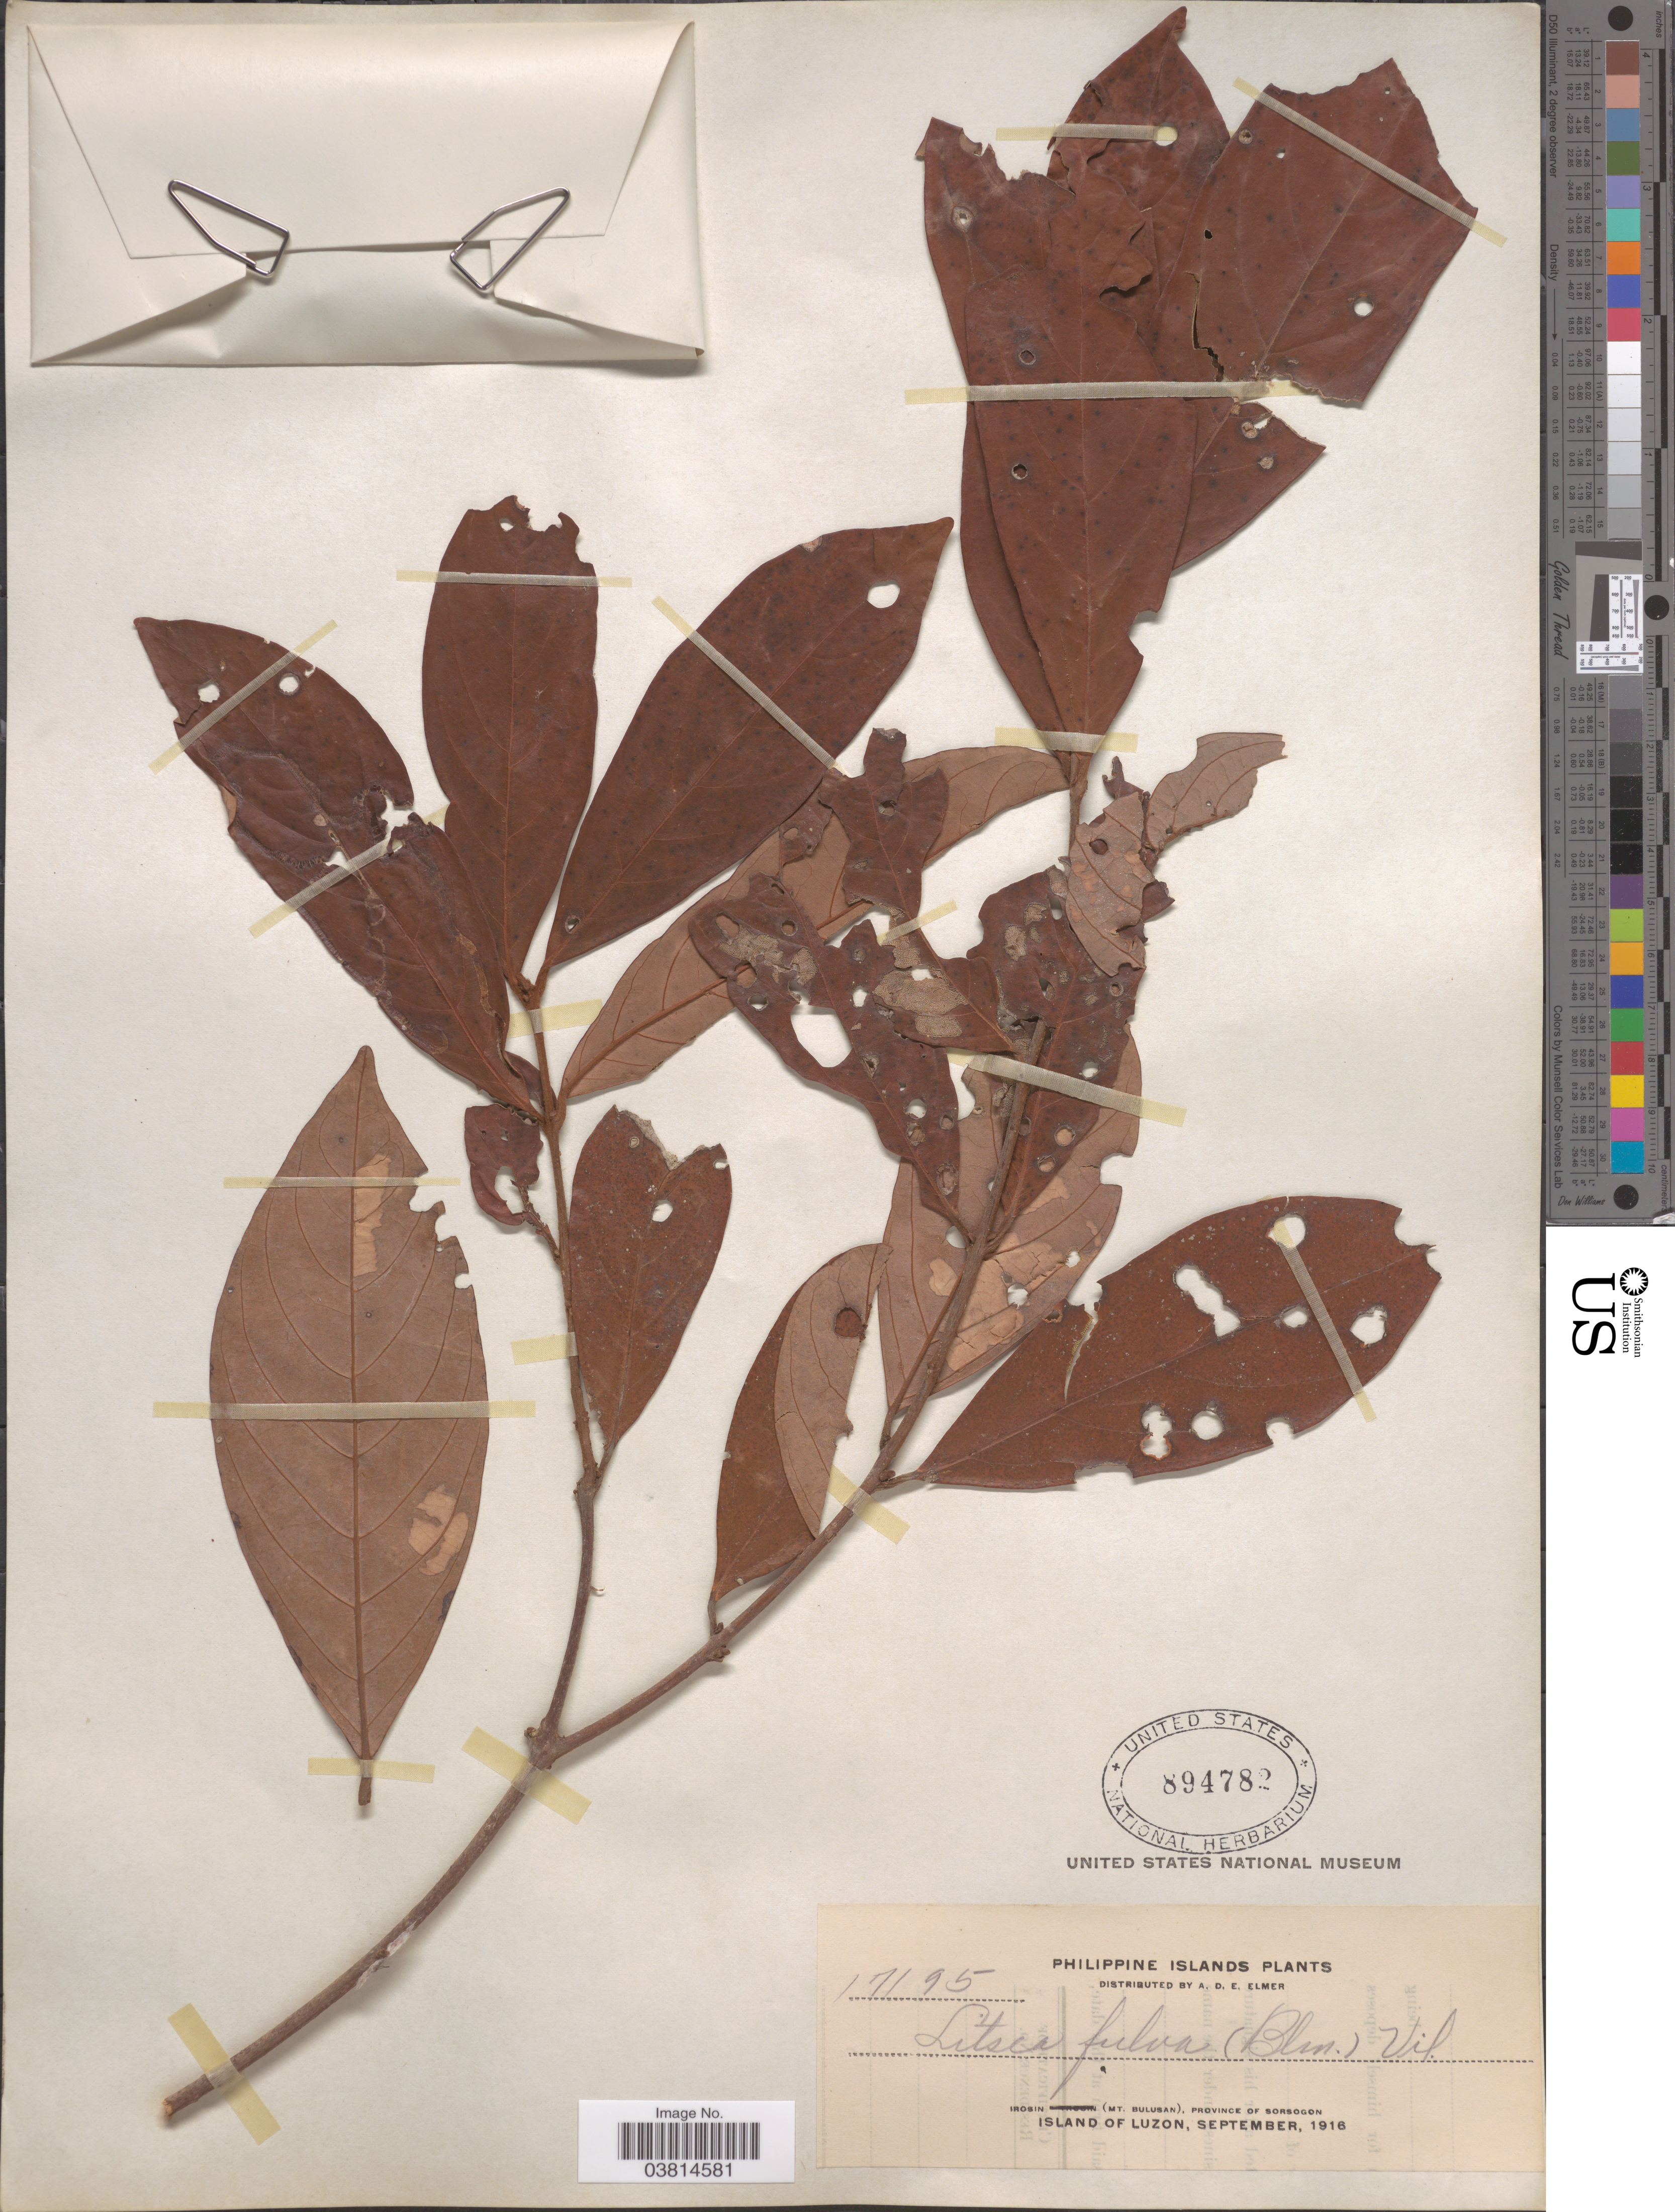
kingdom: Plantae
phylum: Tracheophyta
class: Magnoliopsida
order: Laurales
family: Lauraceae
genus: Litsea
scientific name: Litsea fulva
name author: (Blume) Fern.-Vill.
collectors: A. D. E. Elmer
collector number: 17195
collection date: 1916-09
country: Philippines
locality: Irosin (Mt. Bulusan), Province of Sorsogon. Island of Luzon.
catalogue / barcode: US 894782